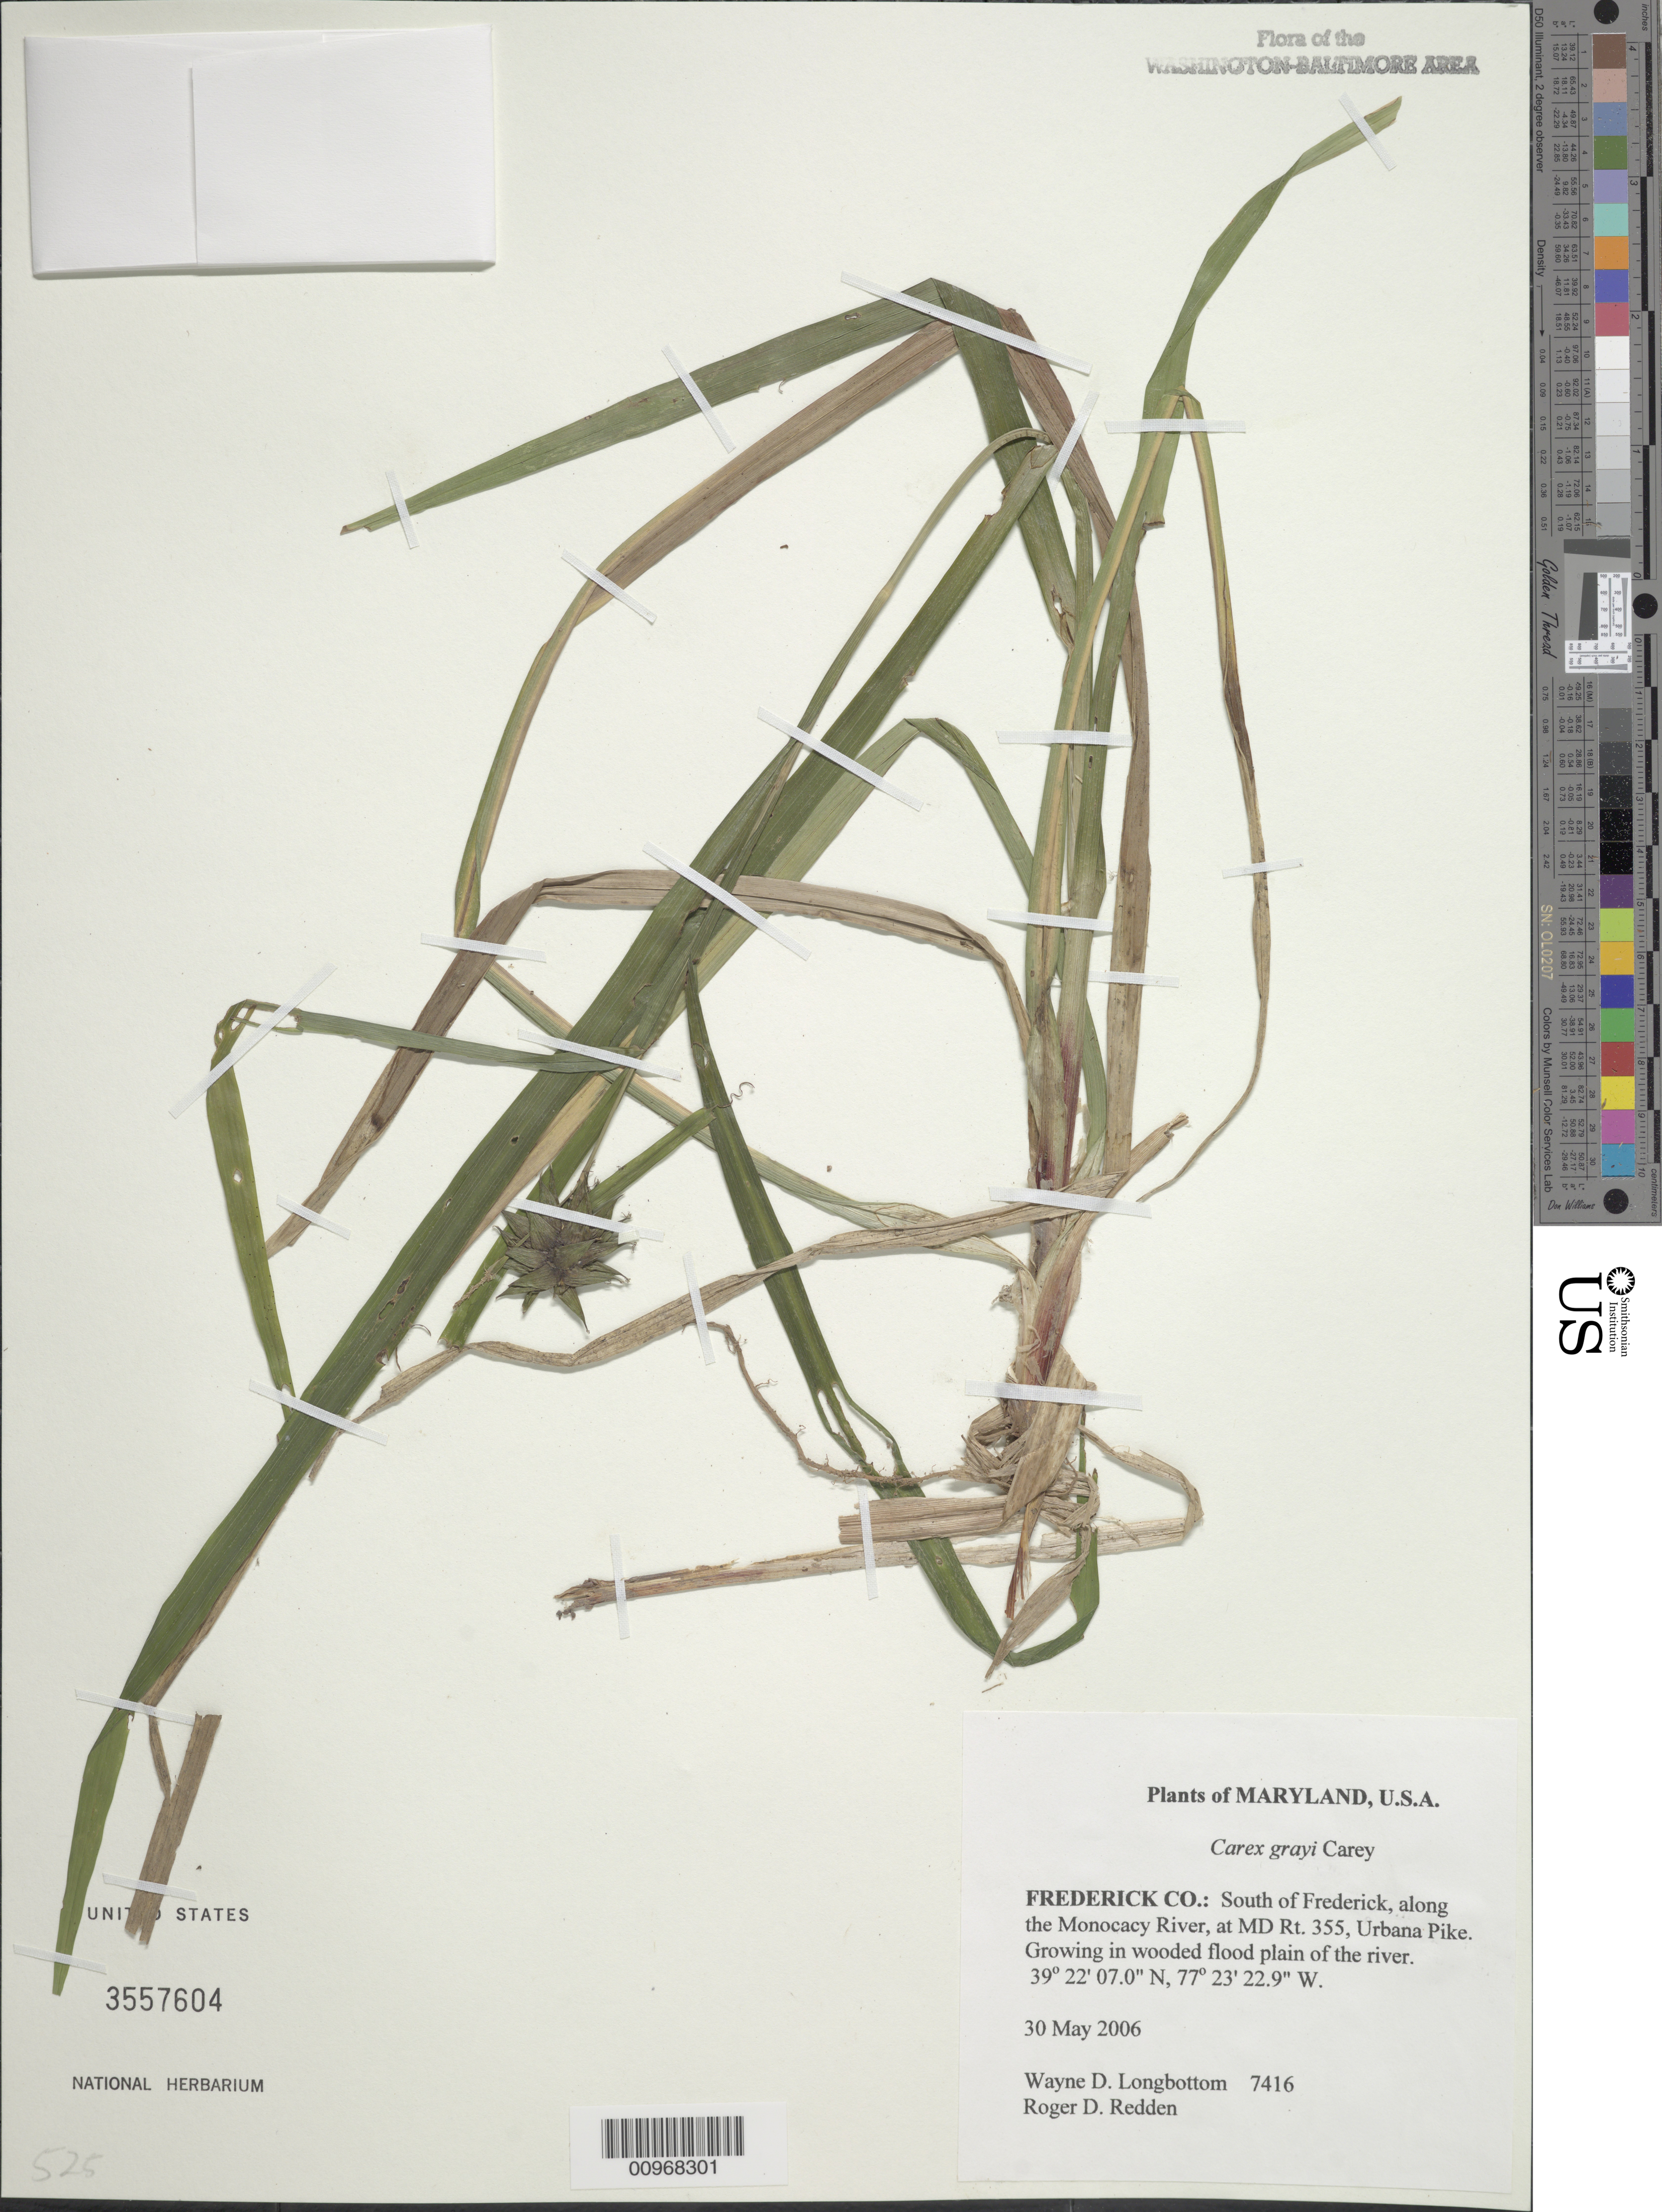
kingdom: Plantae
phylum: Tracheophyta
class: Liliopsida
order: Poales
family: Cyperaceae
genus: Carex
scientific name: Carex grayi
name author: J. Carey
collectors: W. D. Longbottom & R. D. Redden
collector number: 7416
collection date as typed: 30 May 2006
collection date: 2006-05-30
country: United States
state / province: Maryland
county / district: Frederick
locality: South of Frederick, along the monocacy River, at MD Rt. 355, Urbana Pike.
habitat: growing in wooded flood plain of the river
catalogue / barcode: US 3557604